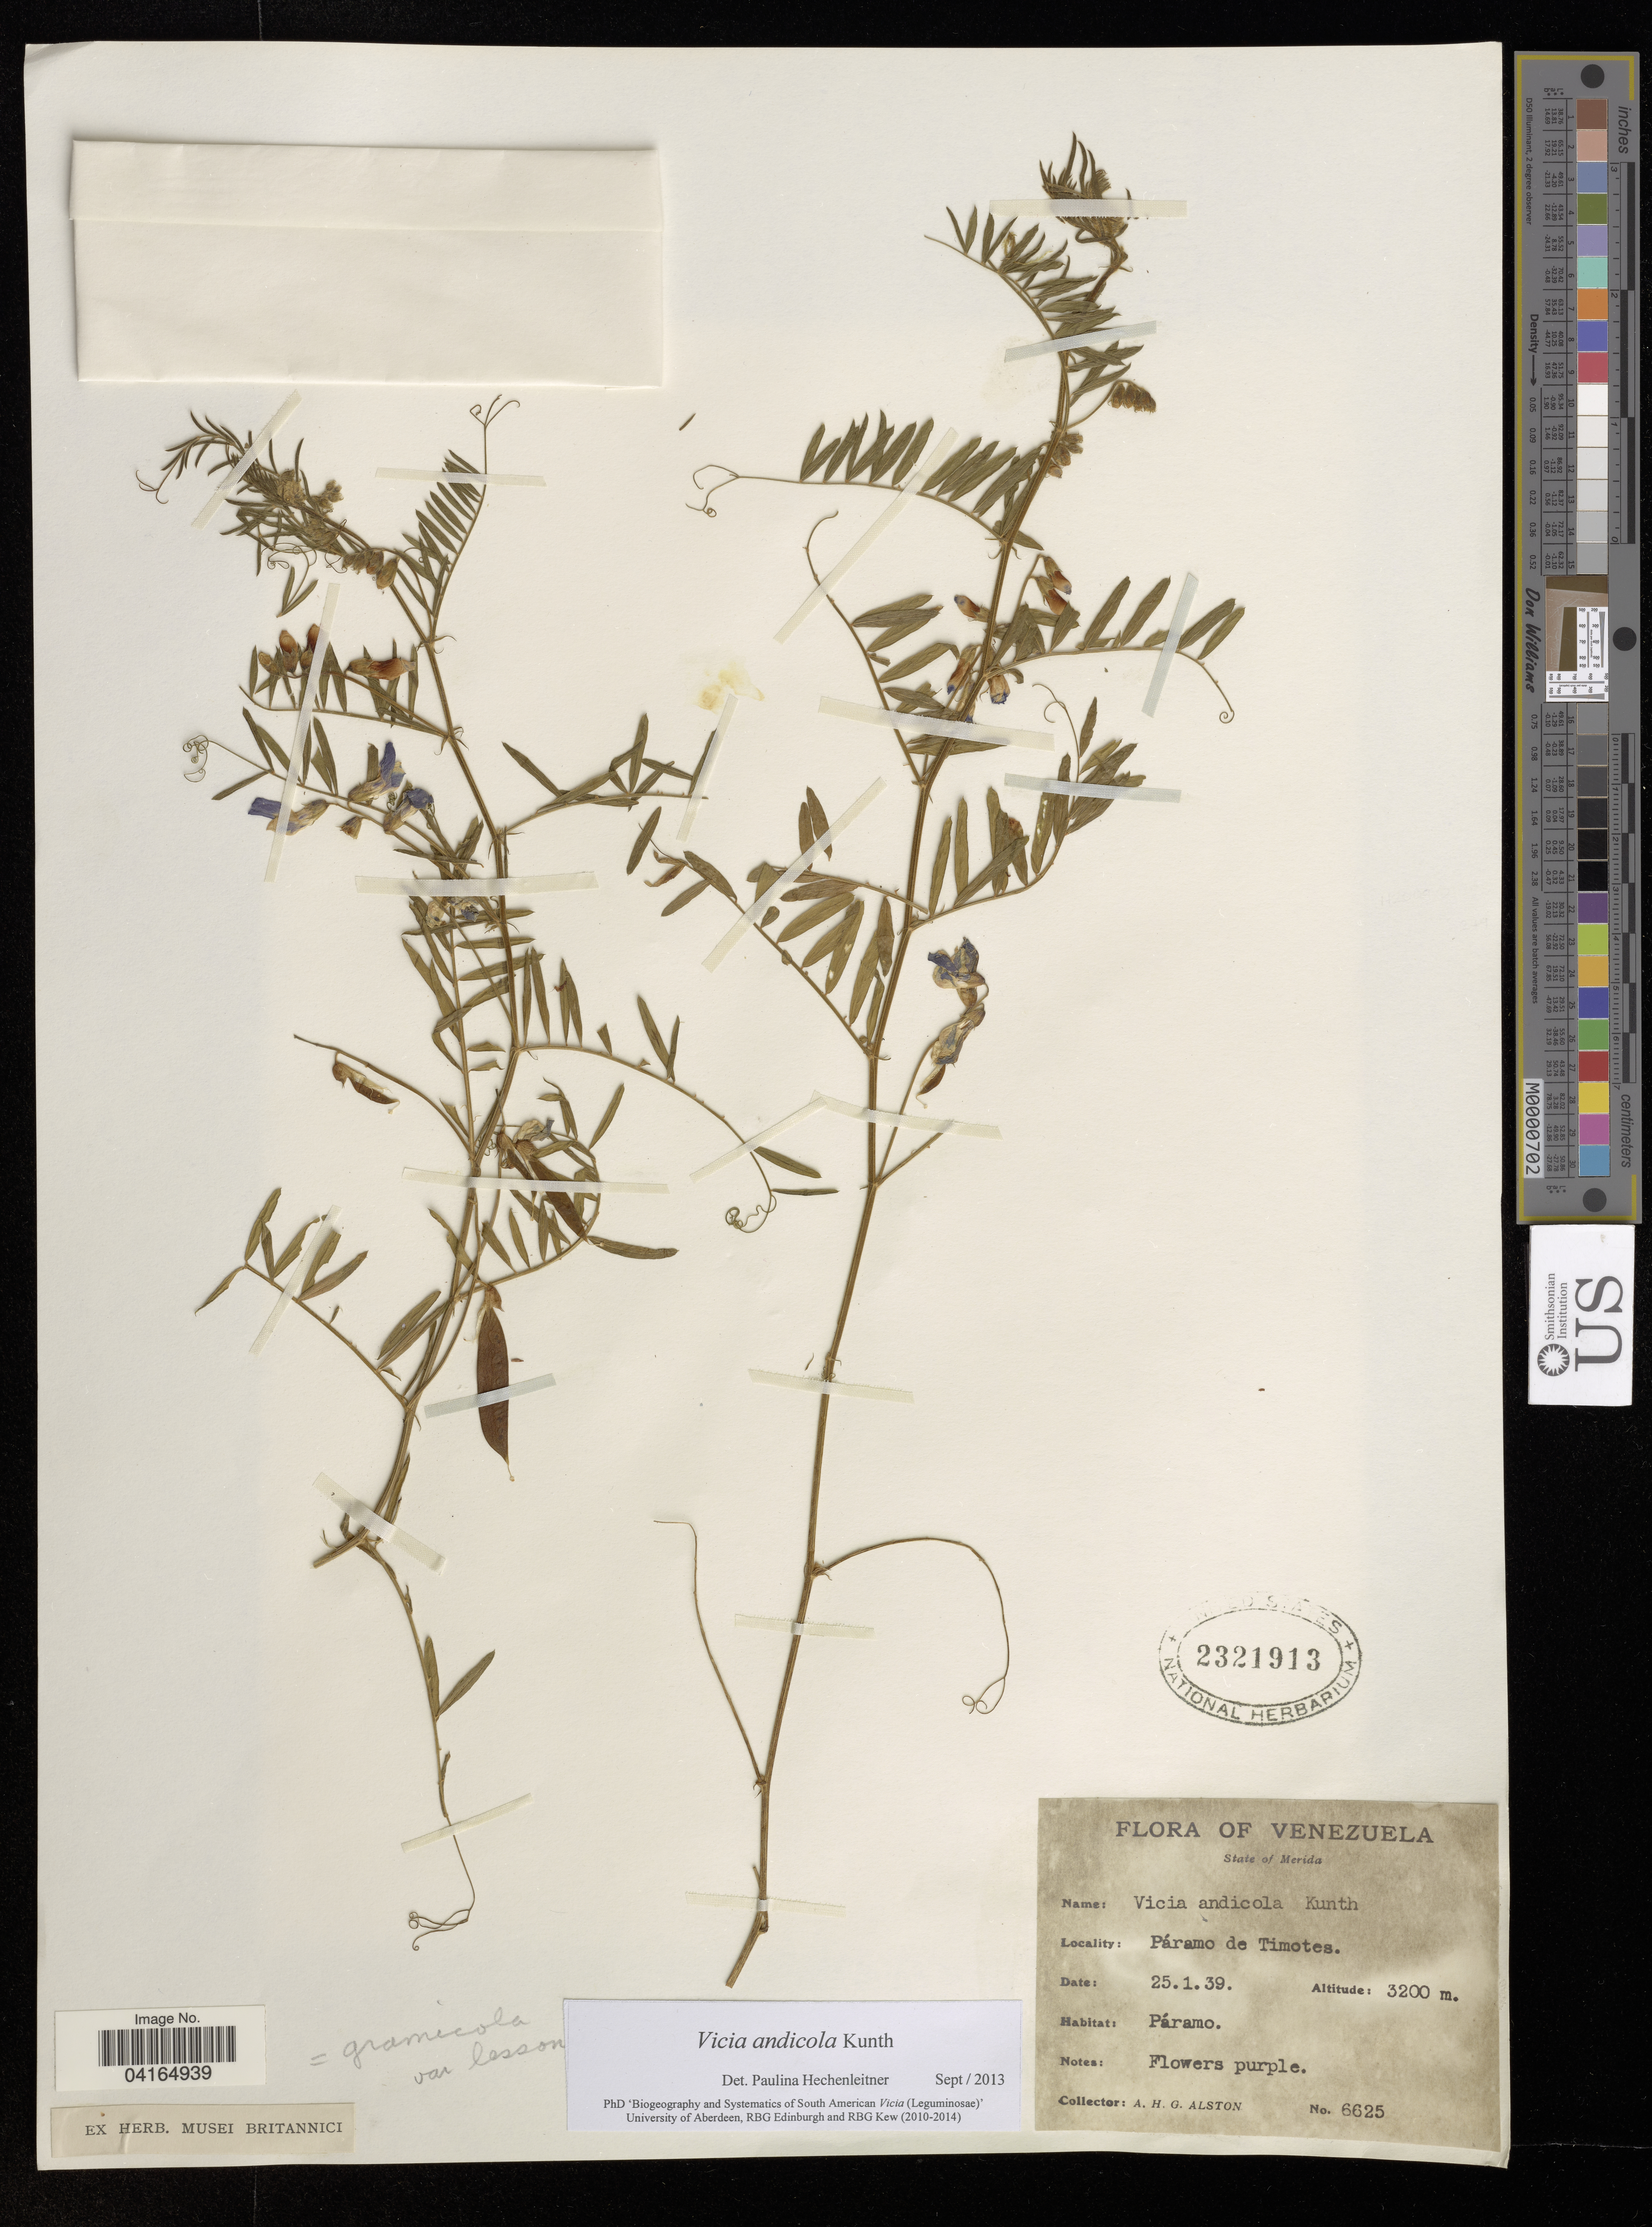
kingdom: Plantae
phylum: Tracheophyta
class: Magnoliopsida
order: Fabales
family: Fabaceae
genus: Vicia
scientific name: Vicia andicola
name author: Kunth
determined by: Hechenleitner, Paulina, RBG Edinburgh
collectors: A. H. Alston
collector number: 6625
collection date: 1939-01-25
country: Venezuela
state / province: Merida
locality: Páramo de Timotes.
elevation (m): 3200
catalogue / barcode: US 2321913